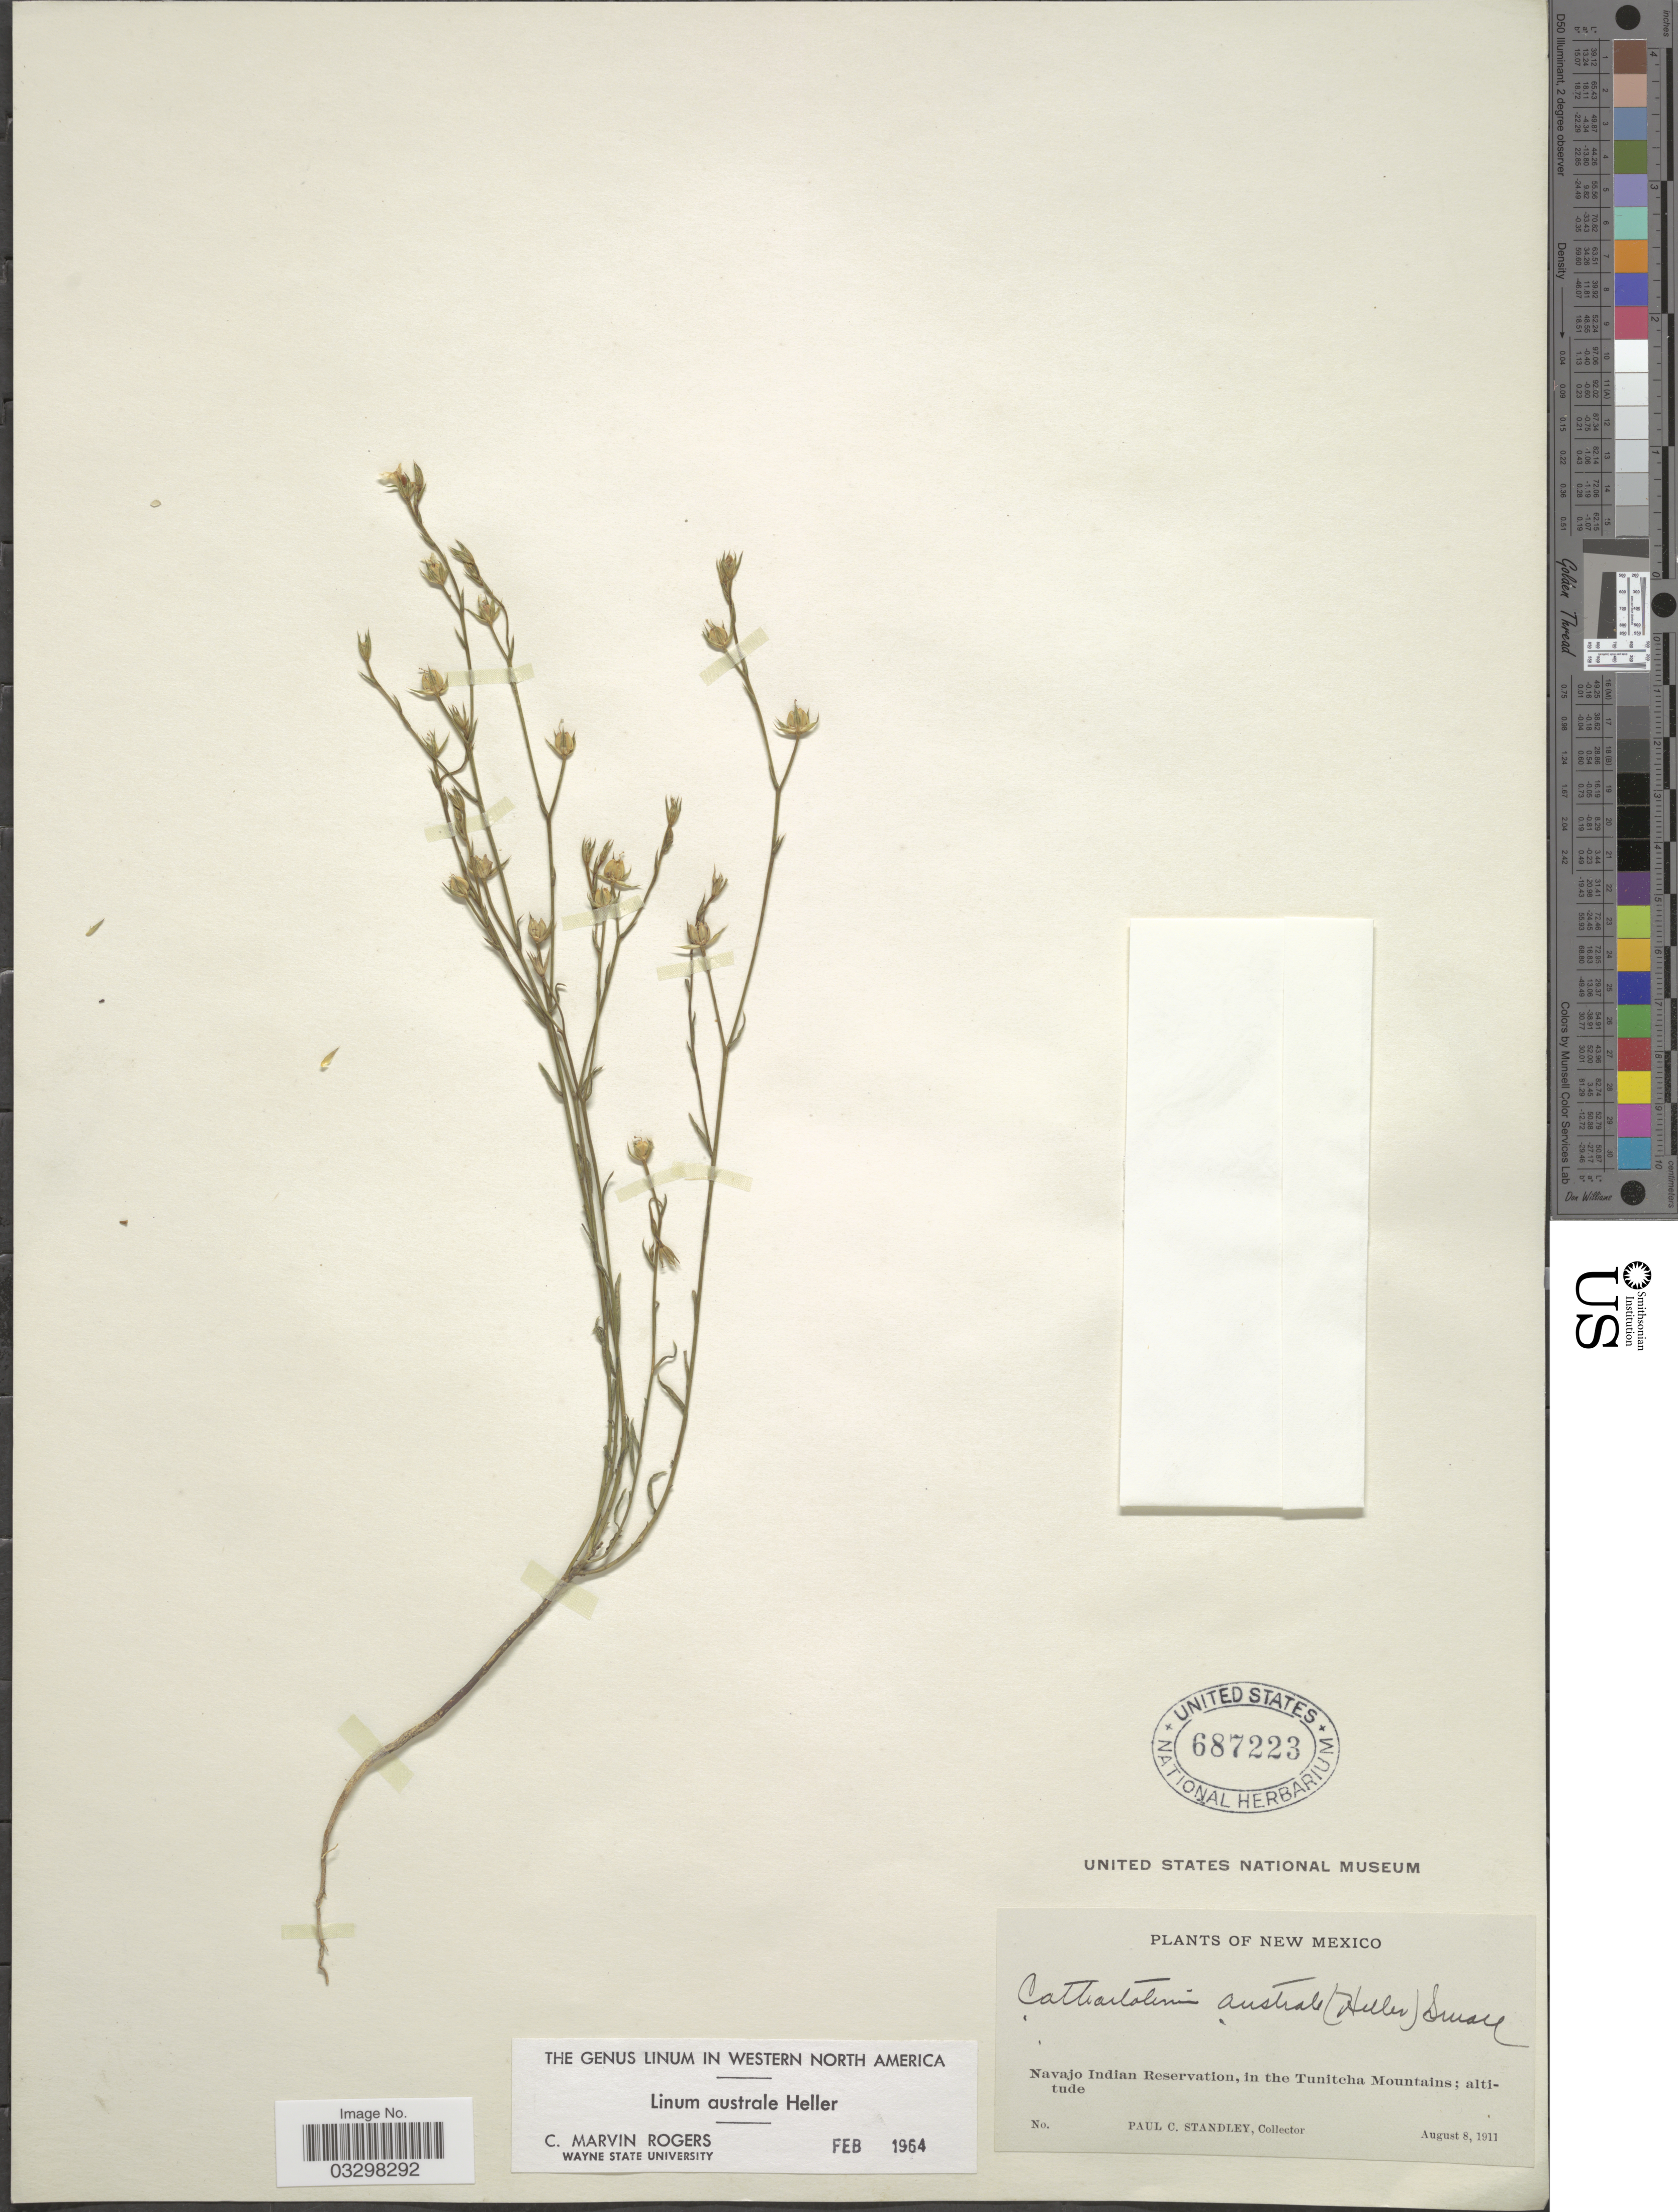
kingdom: Plantae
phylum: Tracheophyta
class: Magnoliopsida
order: Malpighiales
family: Linaceae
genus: Linum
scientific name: Linum australe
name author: A. Heller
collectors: P. C. Standley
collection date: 1911-08-08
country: United States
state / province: New Mexico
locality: Navajo Indian Reservation, in the Tunitcha Mountains.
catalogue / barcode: US 687223